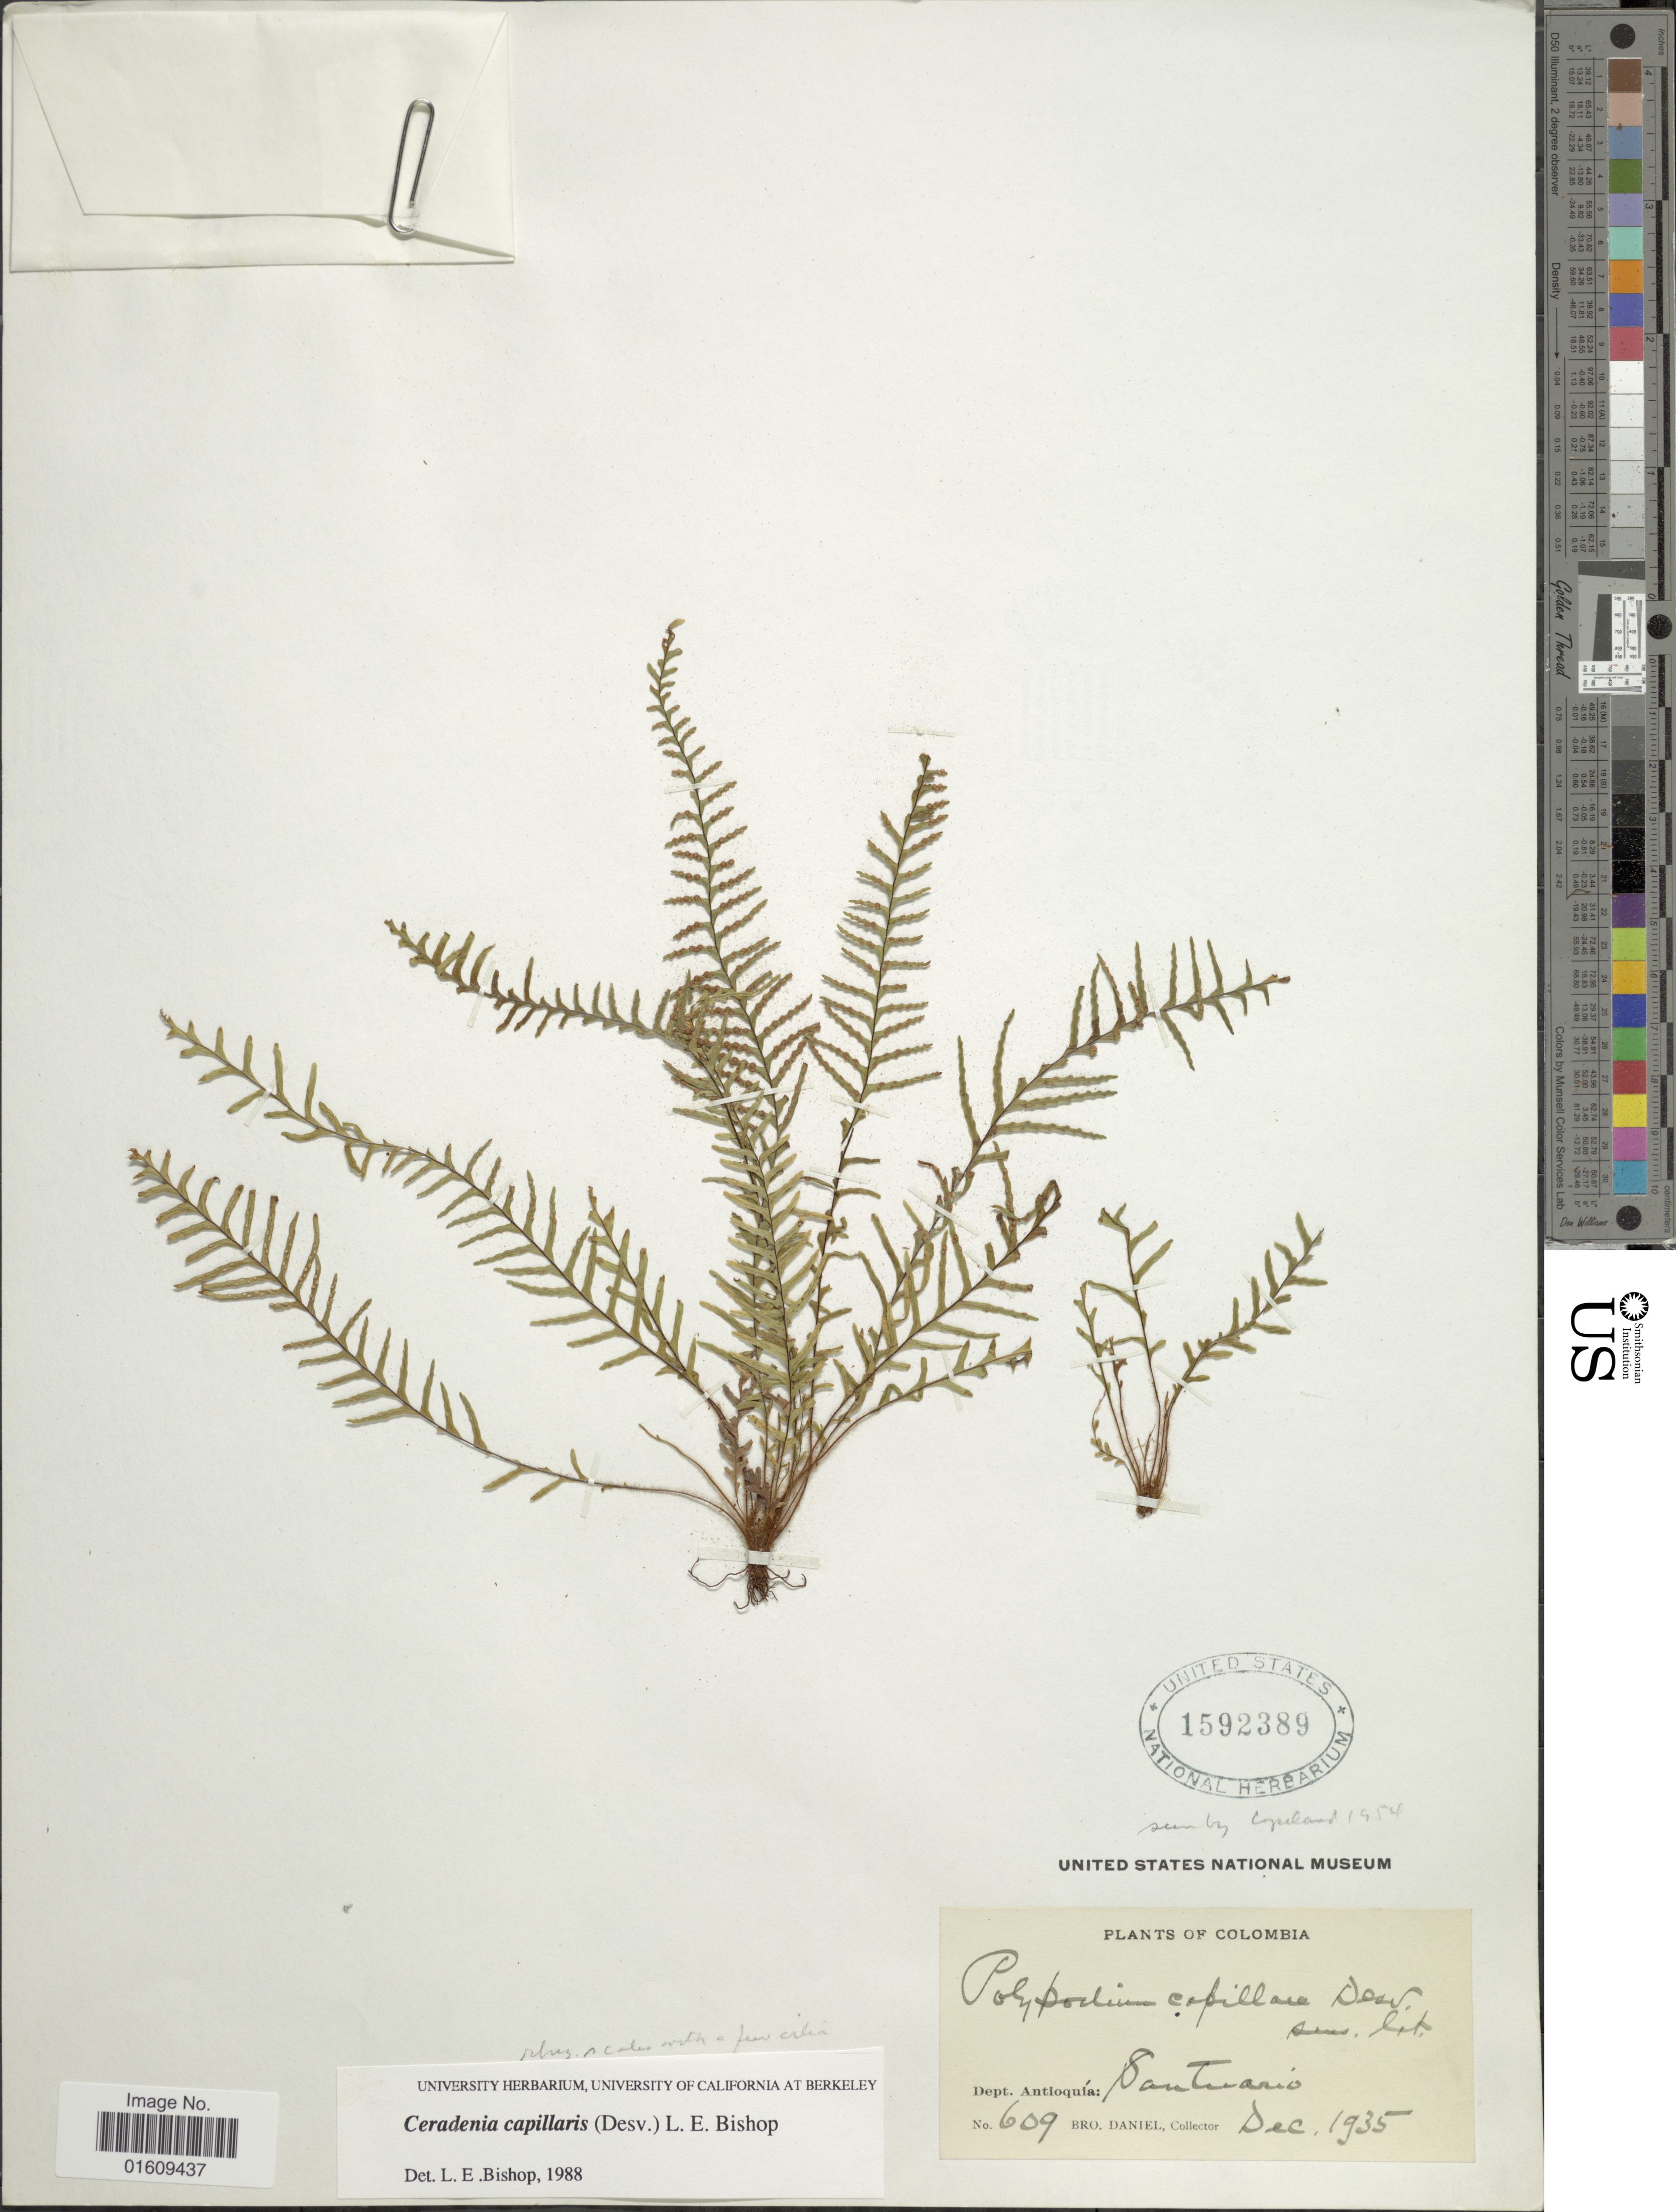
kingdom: Plantae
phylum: Tracheophyta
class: Polypodiopsida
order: Polypodiales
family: Polypodiaceae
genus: Ceradenia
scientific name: Ceradenia capillaris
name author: (Desv.) L.E. Bishop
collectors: Bro. Daniel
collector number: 609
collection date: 1935-12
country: Colombia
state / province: Antioquia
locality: Colombia, Dept. Antioquía, Santuario.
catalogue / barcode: US 1592389